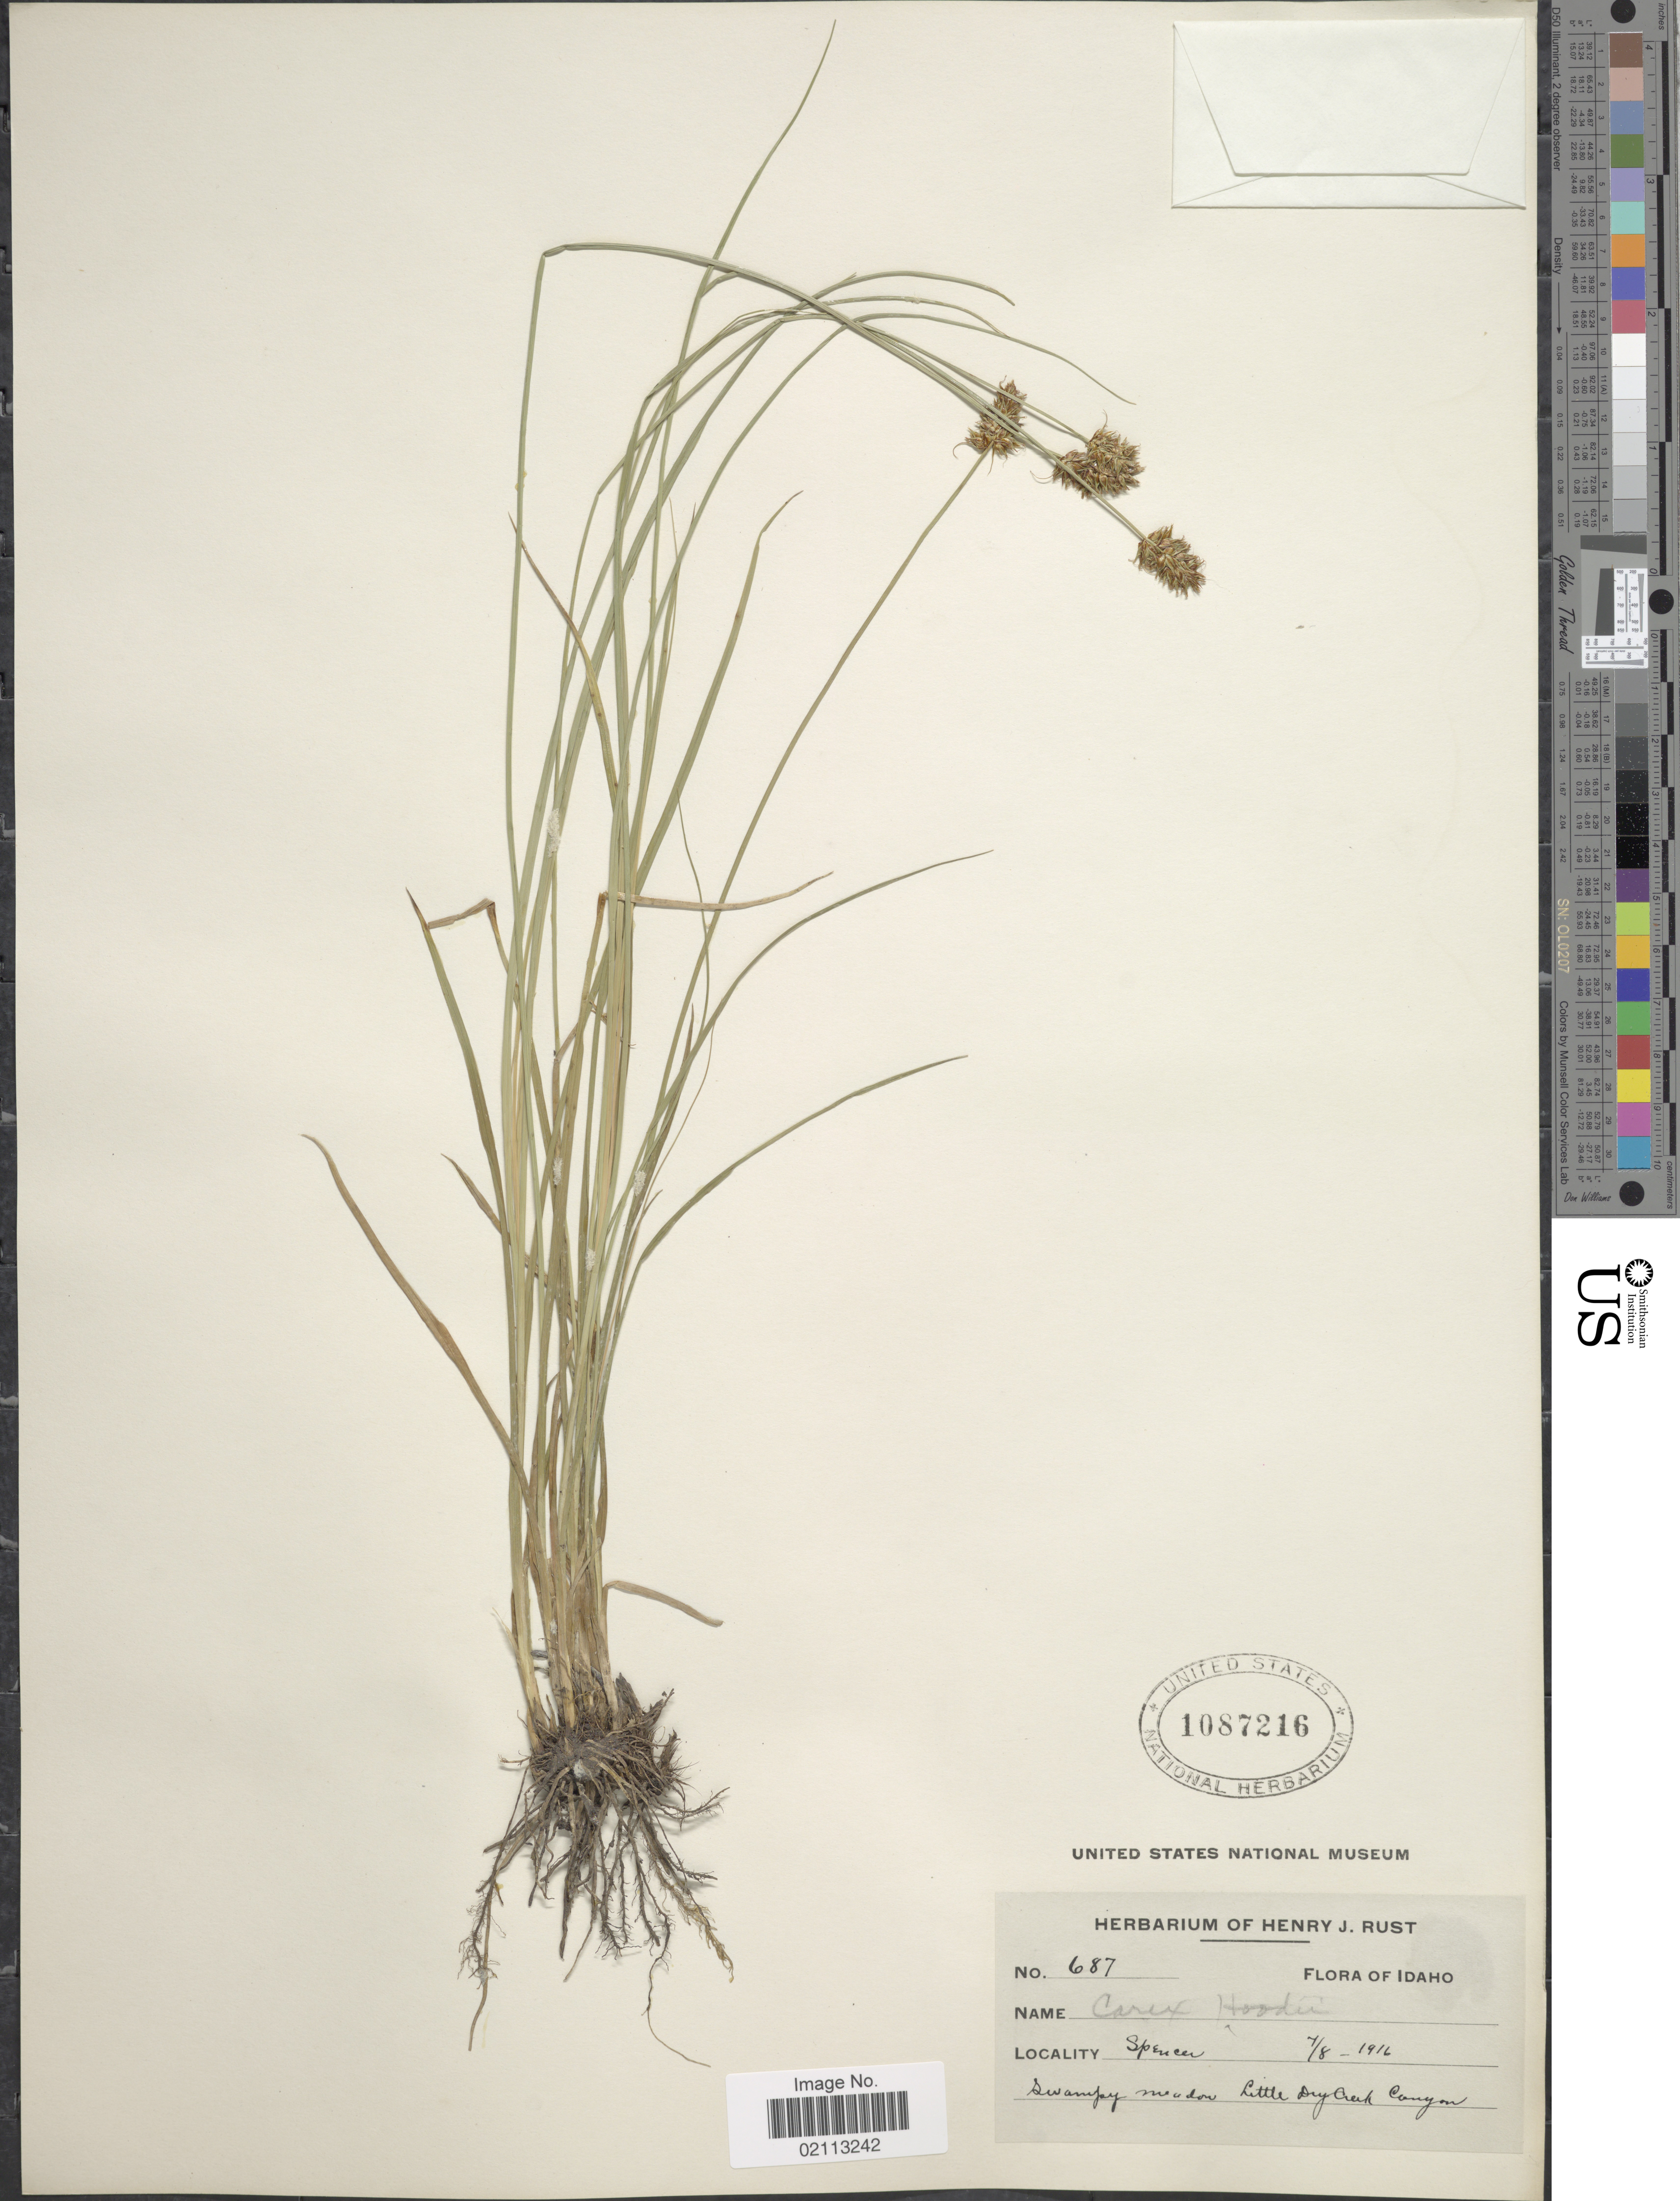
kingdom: Plantae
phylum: Tracheophyta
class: Liliopsida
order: Poales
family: Cyperaceae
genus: Carex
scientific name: Carex hoodii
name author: Boott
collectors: ex herb. Henry J. Rust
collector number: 687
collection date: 1912-08-07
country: United States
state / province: Idaho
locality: Spencer, Swampy meadow Little Dry Creek Canyon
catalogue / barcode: US 1087216